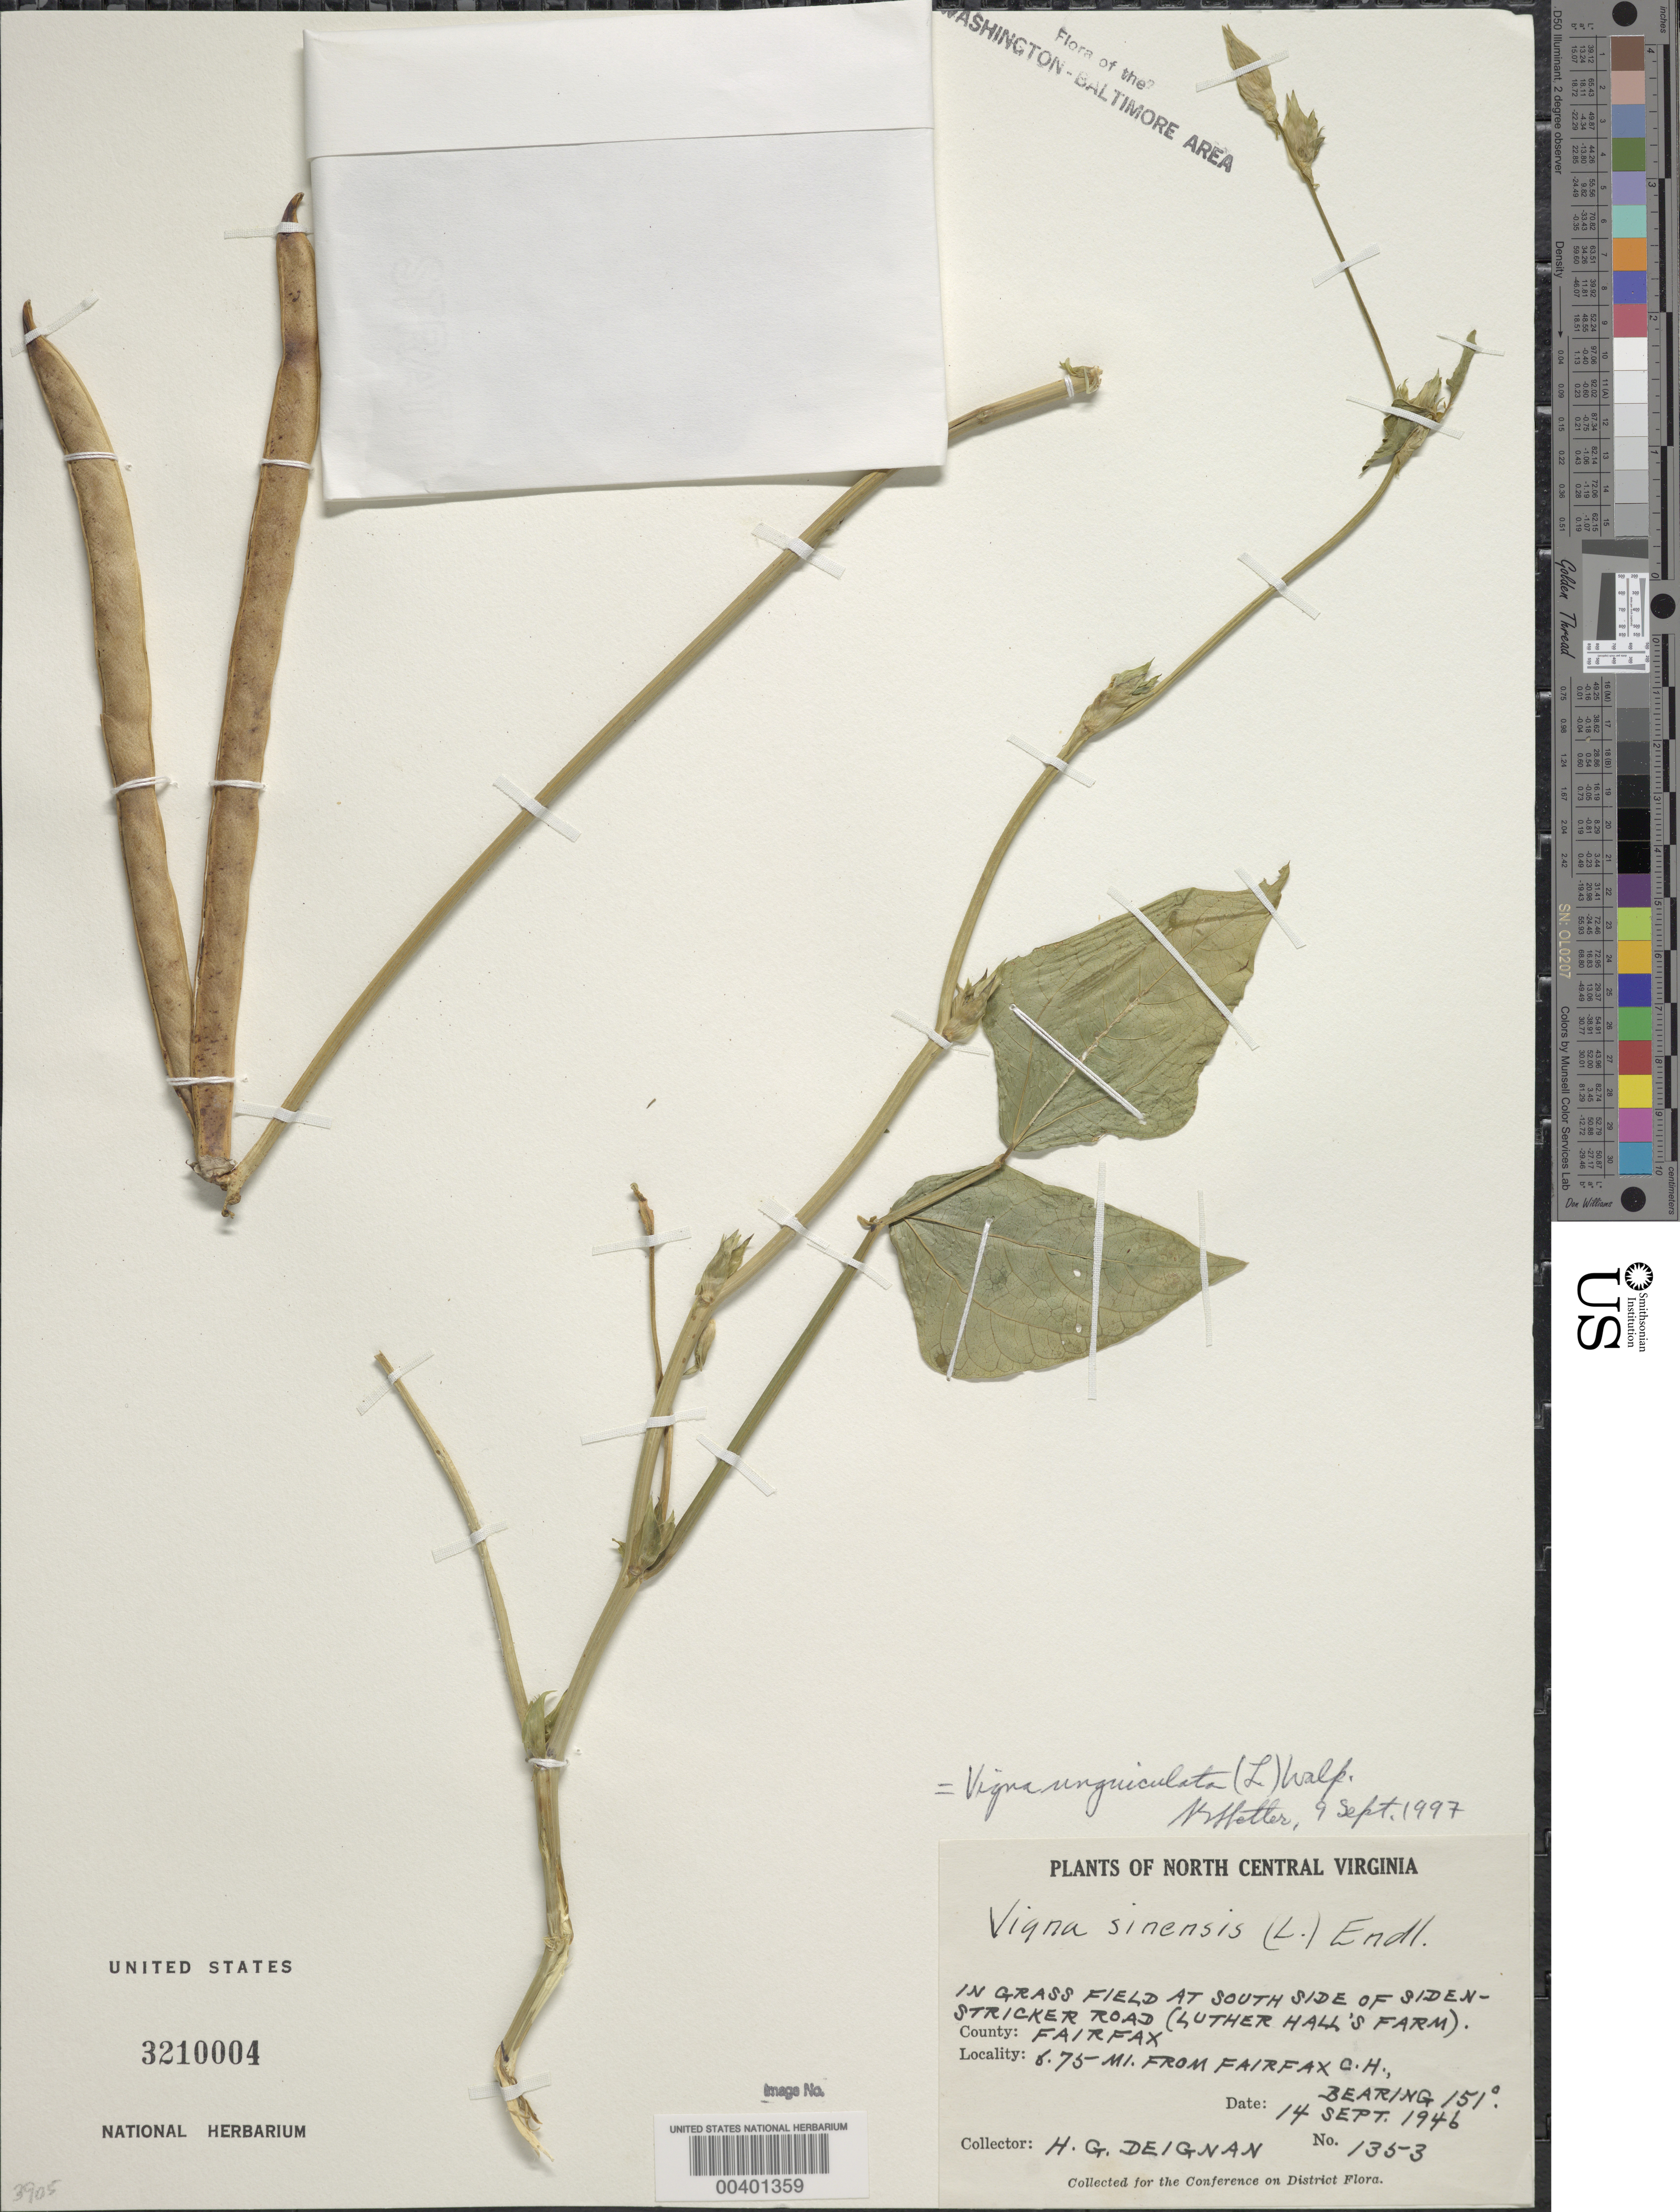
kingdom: Plantae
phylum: Tracheophyta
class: Magnoliopsida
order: Fabales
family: Fabaceae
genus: Vigna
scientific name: Vigna unguiculata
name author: (L.) Walp.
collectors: H. Deignan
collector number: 1353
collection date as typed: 14 Sep 1946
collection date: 1946-09-14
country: United States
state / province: Virginia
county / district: Fairfax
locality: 6.75 mi. from Fairfax County Courthouse, in field south of Sidenstricker Road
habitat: In grass field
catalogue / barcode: US 3210004